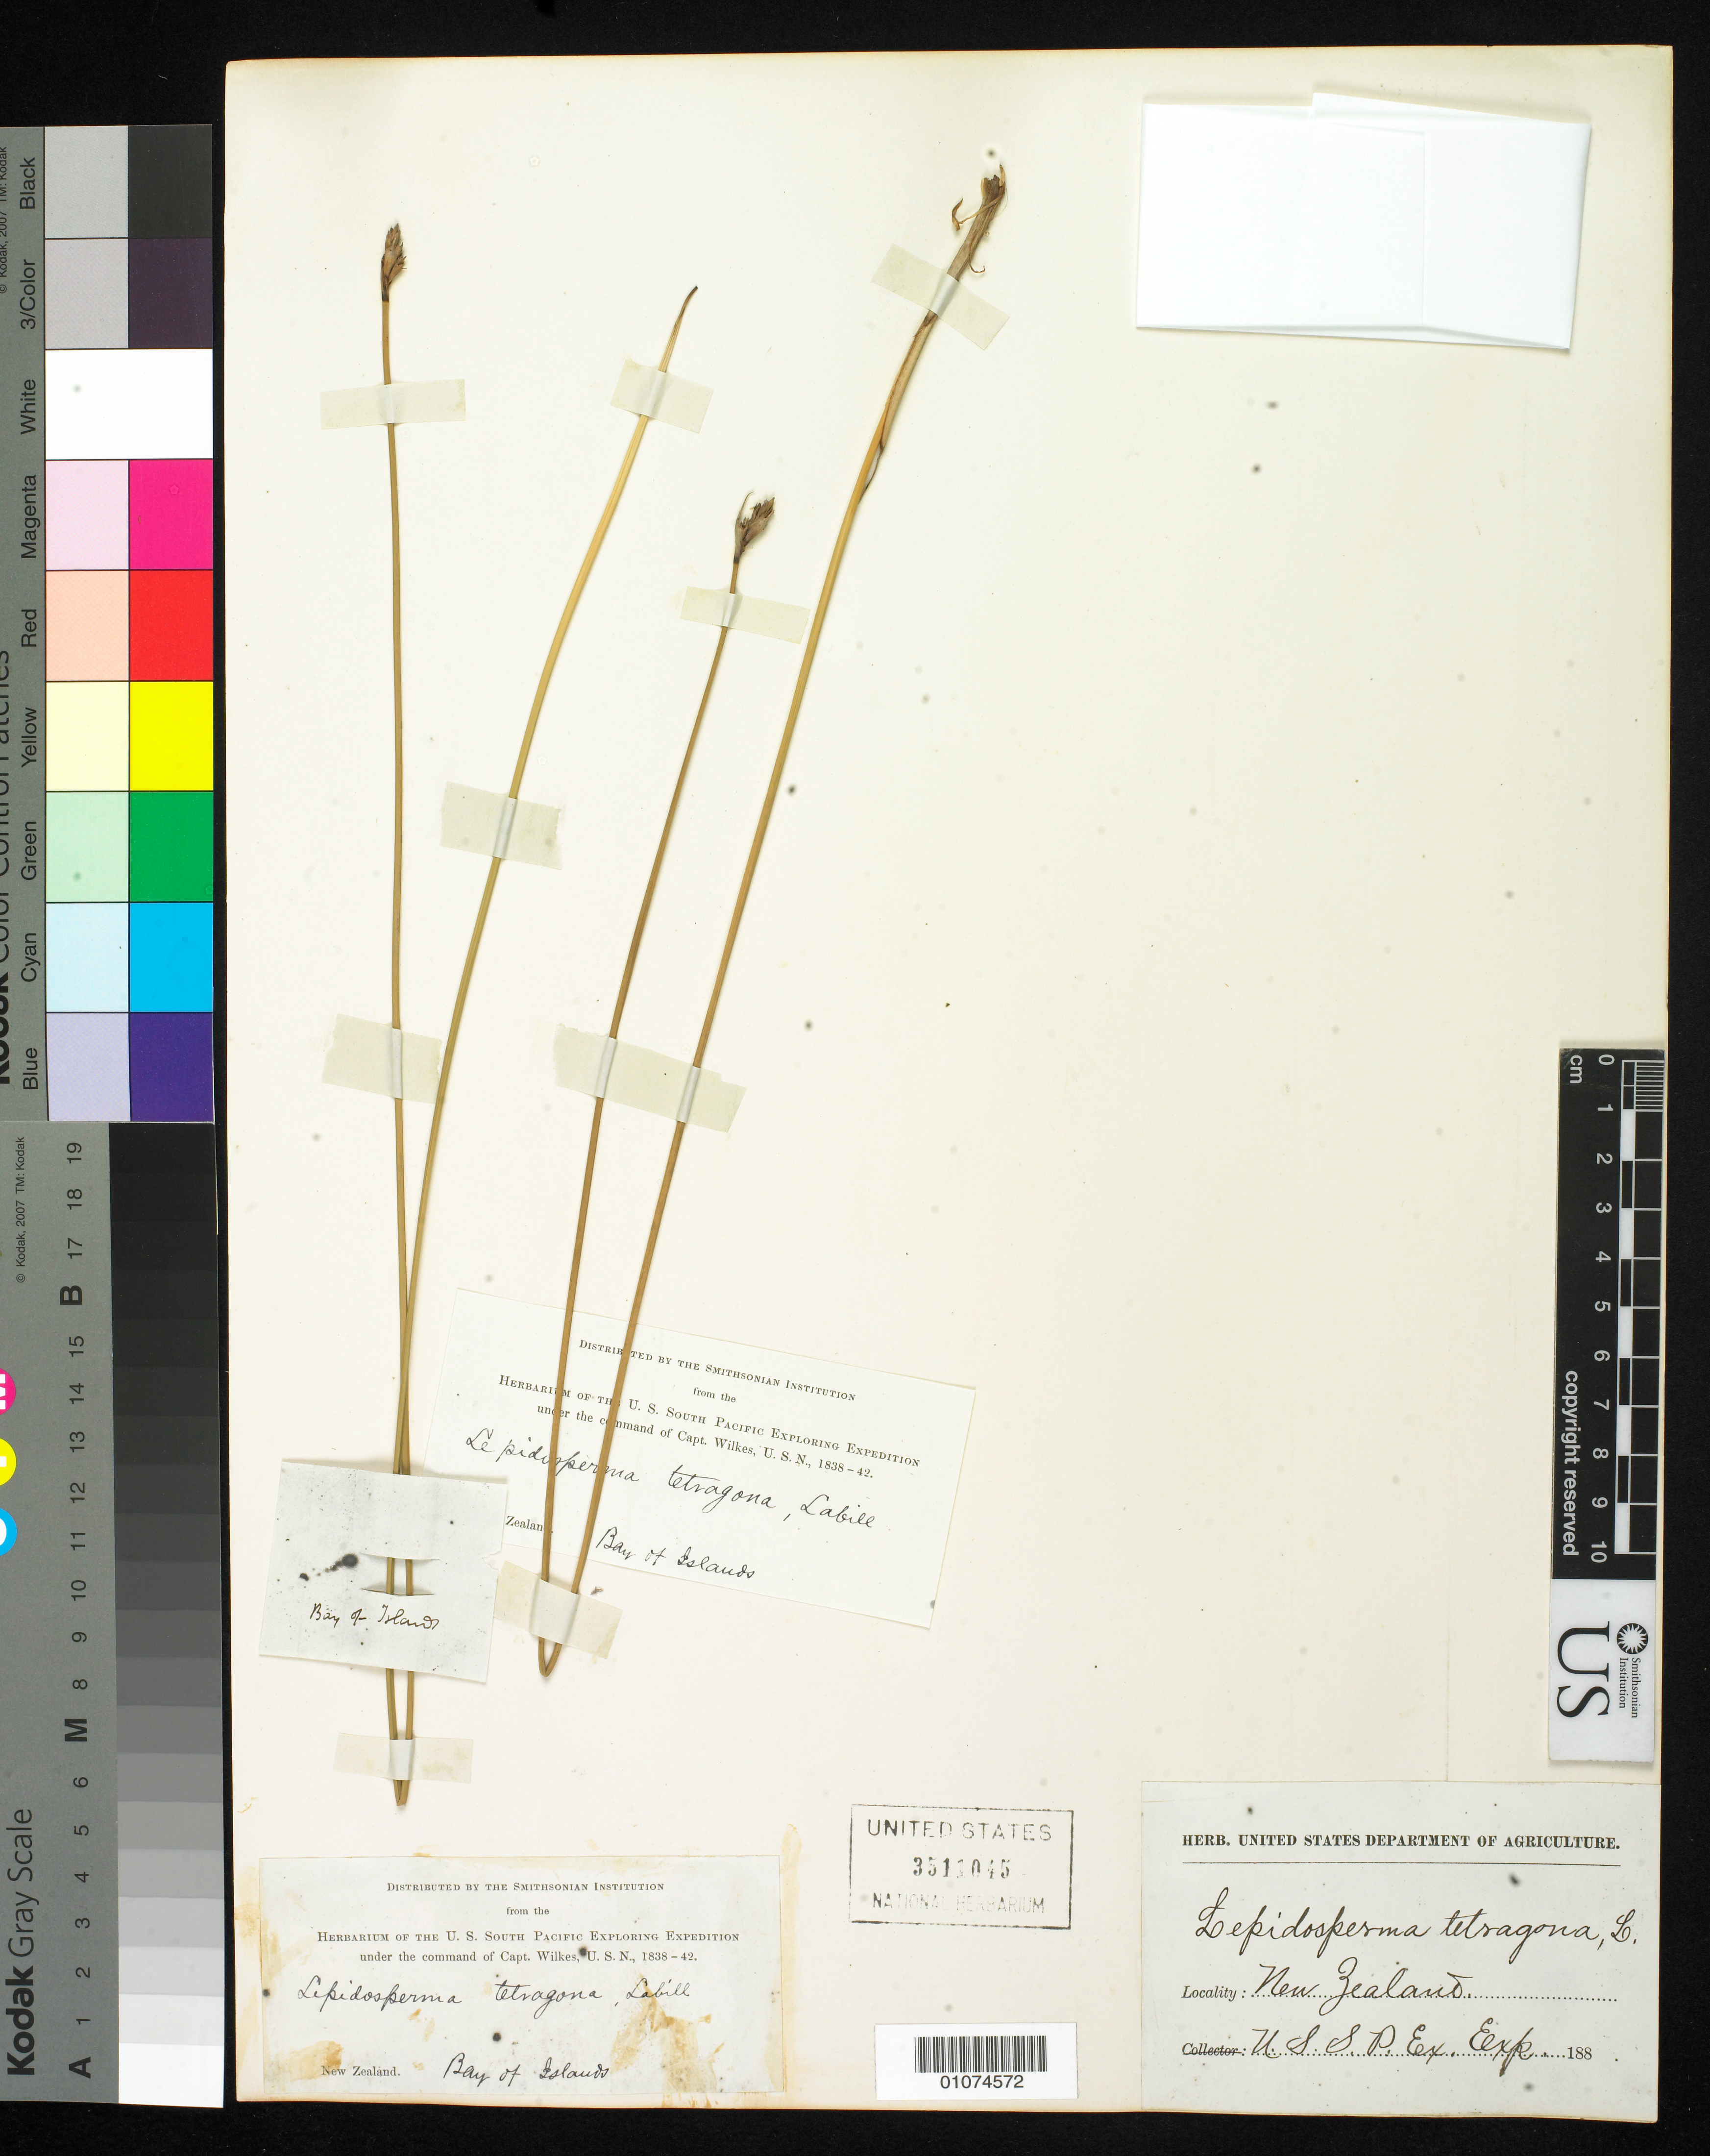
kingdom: Plantae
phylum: Tracheophyta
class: Liliopsida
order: Poales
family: Cyperaceae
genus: Lepidosperma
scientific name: Lepidosperma australe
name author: (A. Rich.) Hook. f.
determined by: Strong, Mark T., (BOT), Smithsonian Institution - National Museum of Natural History (UNITED STATES)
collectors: Wilkes Explor. Exped.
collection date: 1838/1842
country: New Zealand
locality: Bay of Islands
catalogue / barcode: US 3511045